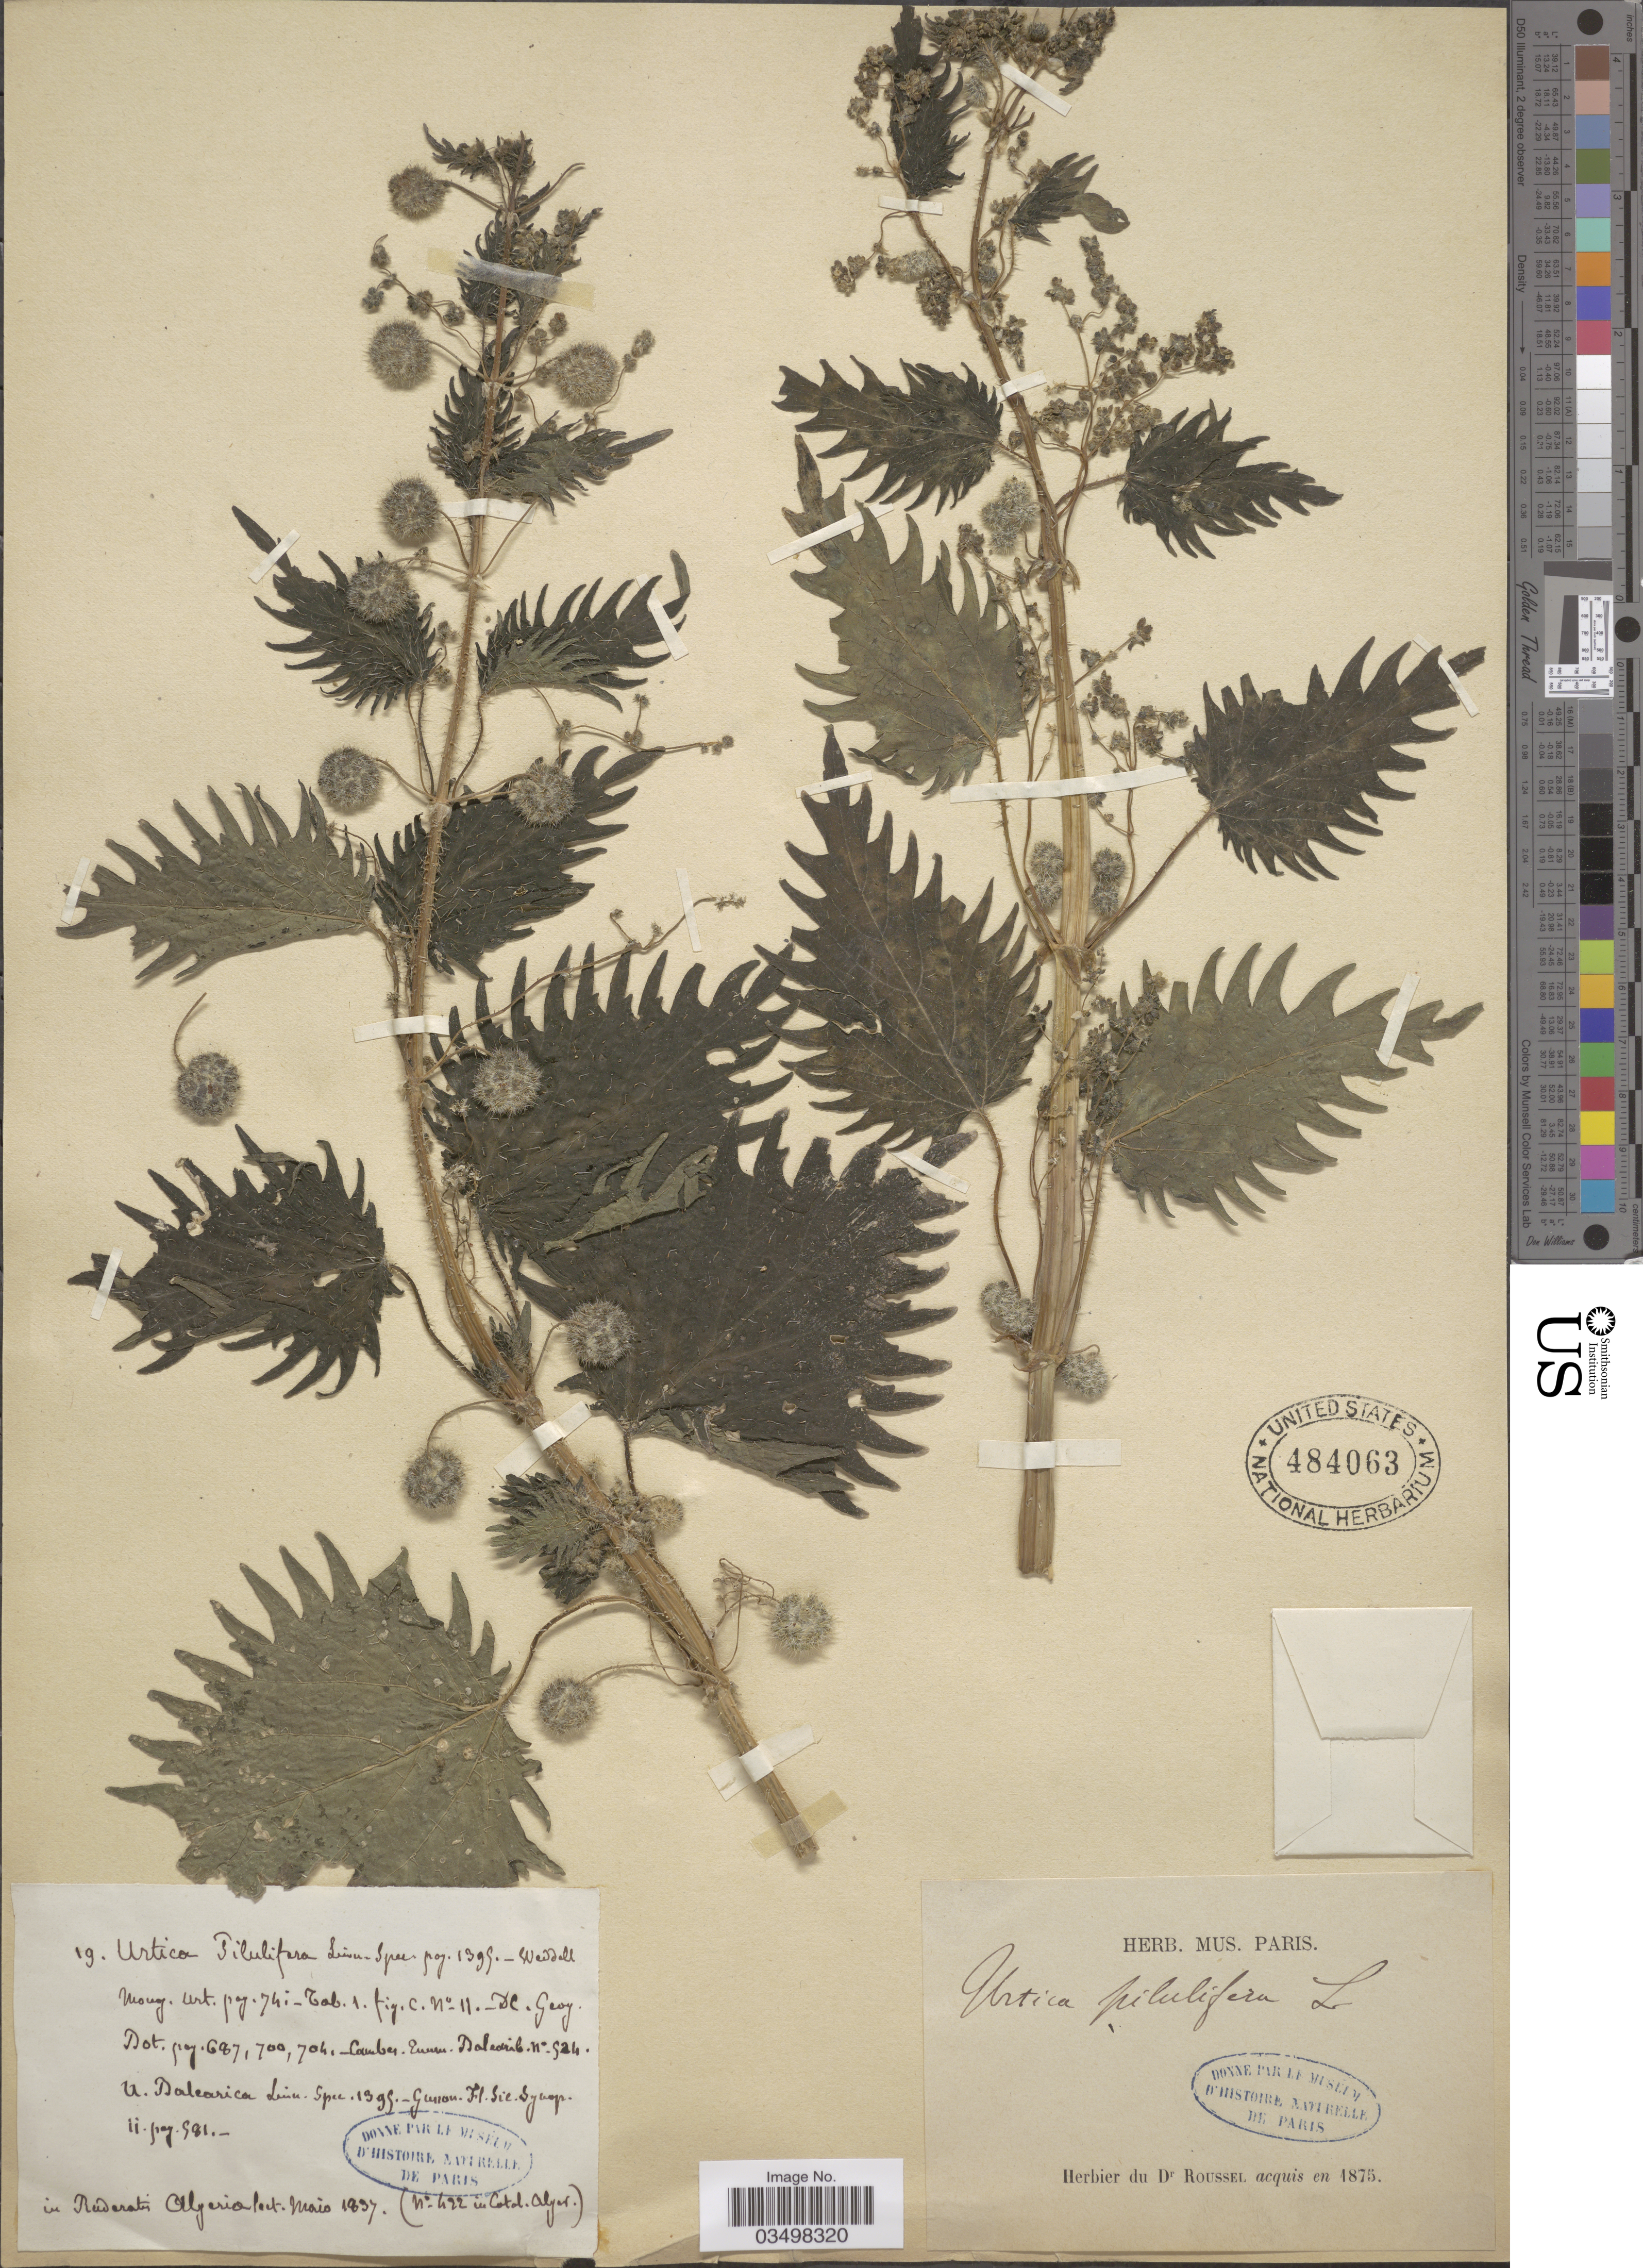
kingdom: Plantae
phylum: Tracheophyta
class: Magnoliopsida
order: Rosales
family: Urticaceae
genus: Urtica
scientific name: Urtica pilulifera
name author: L.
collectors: ex herb. Roussel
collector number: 19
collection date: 1837-05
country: Algeria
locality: In Ruderatis Algeria.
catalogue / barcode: US 484063